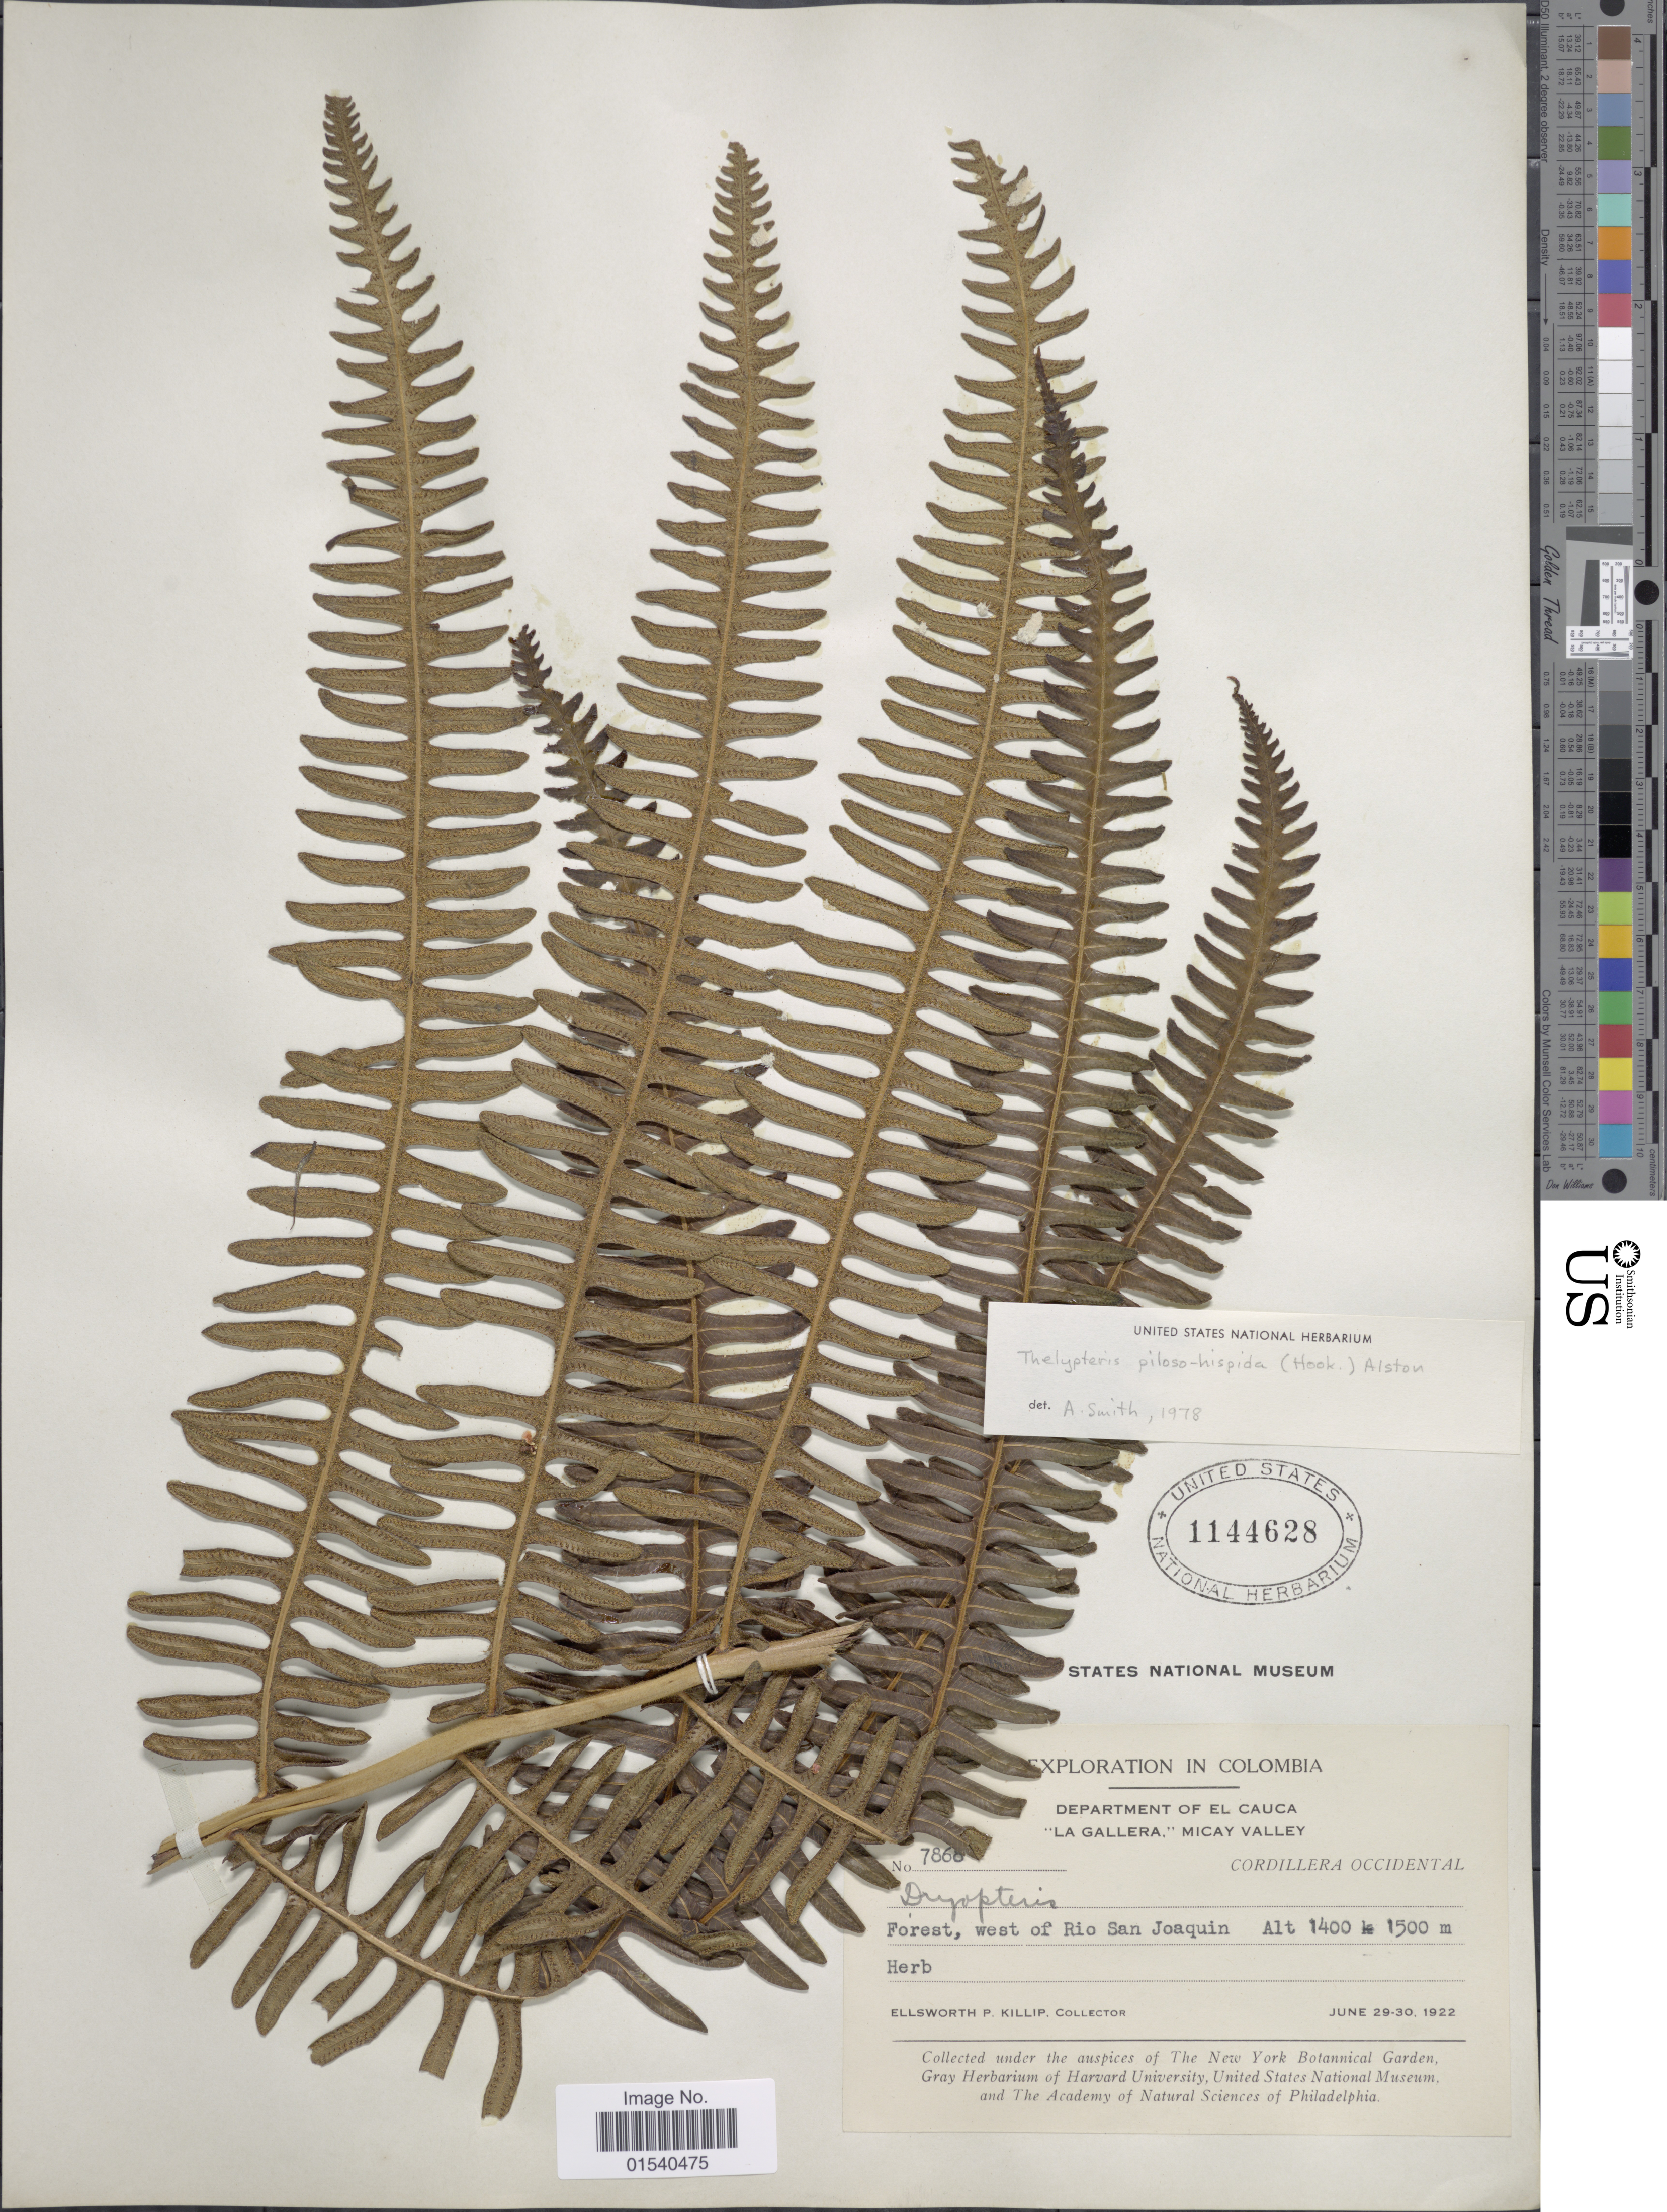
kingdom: Plantae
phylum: Tracheophyta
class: Polypodiopsida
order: Polypodiales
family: Thelypteridaceae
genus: Amauropelta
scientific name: Amauropelta pilosohispida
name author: (Hook.) A.R. Sm.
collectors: E. P. Killip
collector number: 7868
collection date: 1922-06-29/1922-06-30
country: Colombia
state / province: Cauca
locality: Department of El Cauca 'La Gallera,' Micay Valley, Cordillera Occidental. Forest,w est of Rio San Joaquin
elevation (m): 1400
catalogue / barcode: US 1144628